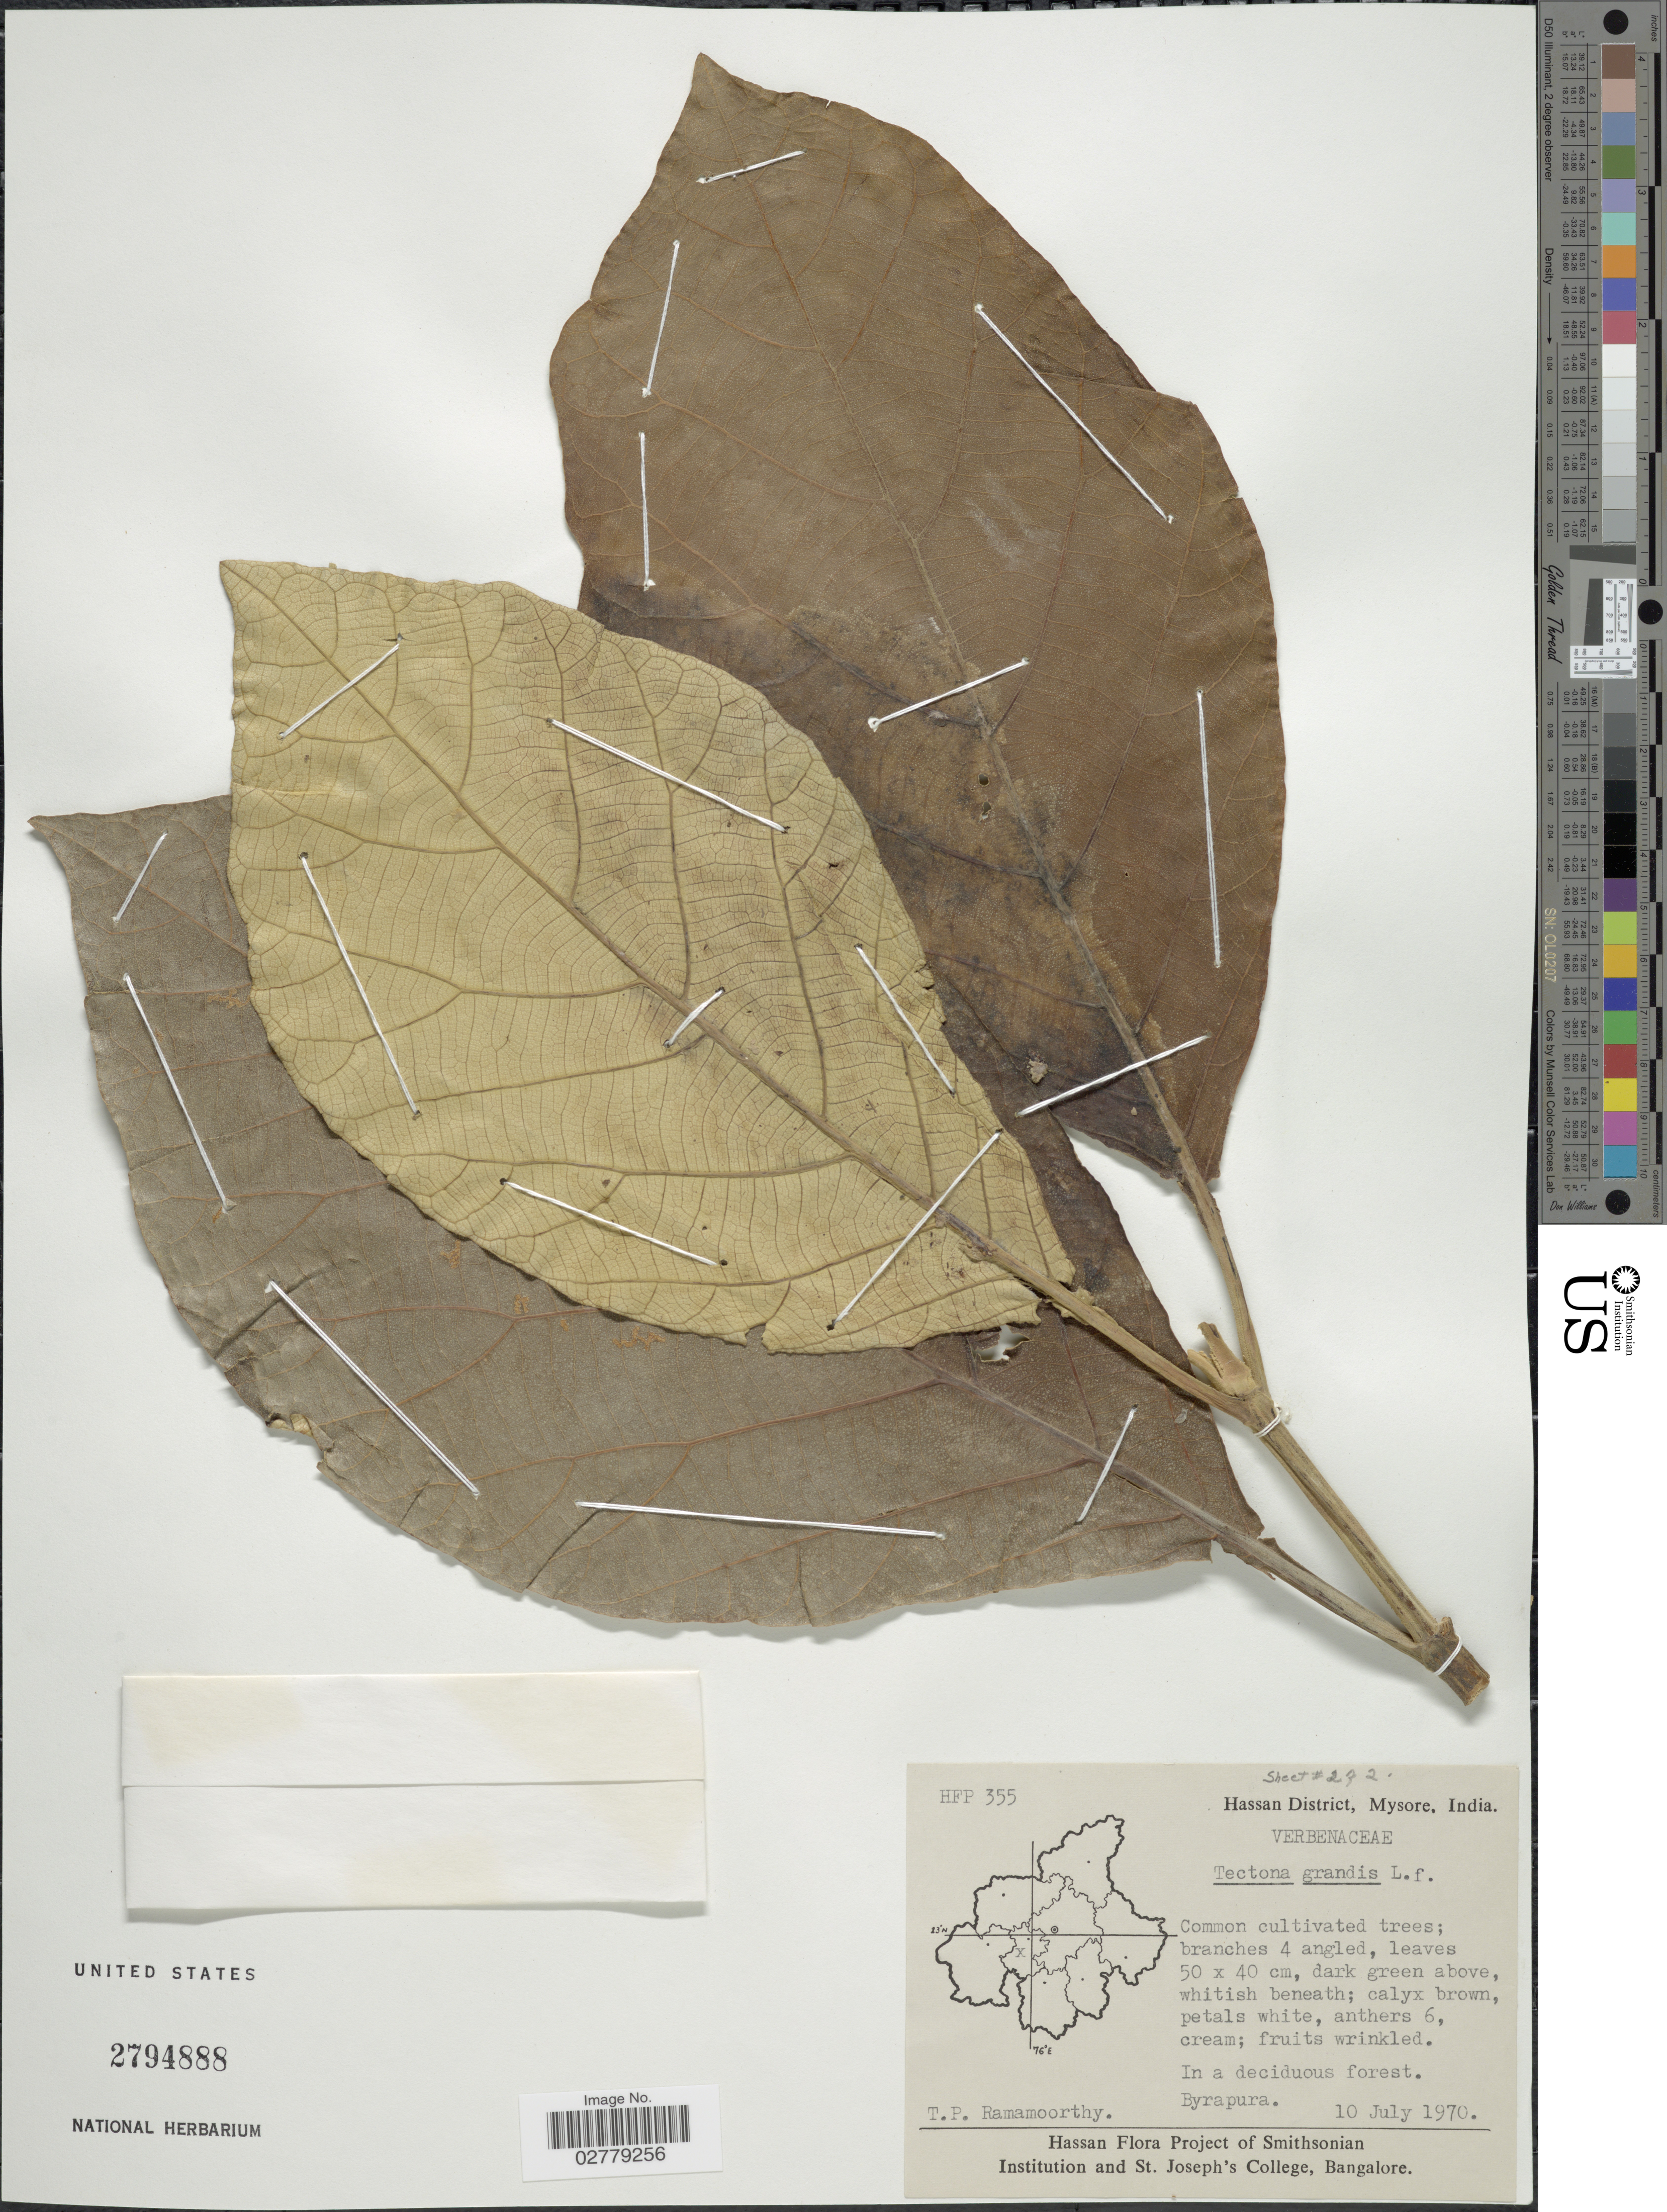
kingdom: Plantae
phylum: Tracheophyta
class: Magnoliopsida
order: Lamiales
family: Lamiaceae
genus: Tectona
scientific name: Tectona grandis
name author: L. f.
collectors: T. P. Ramamoorthy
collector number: HFP355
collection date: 1970-07-10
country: India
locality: Hassan District, Mysore. Byrapura.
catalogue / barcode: US 2794888